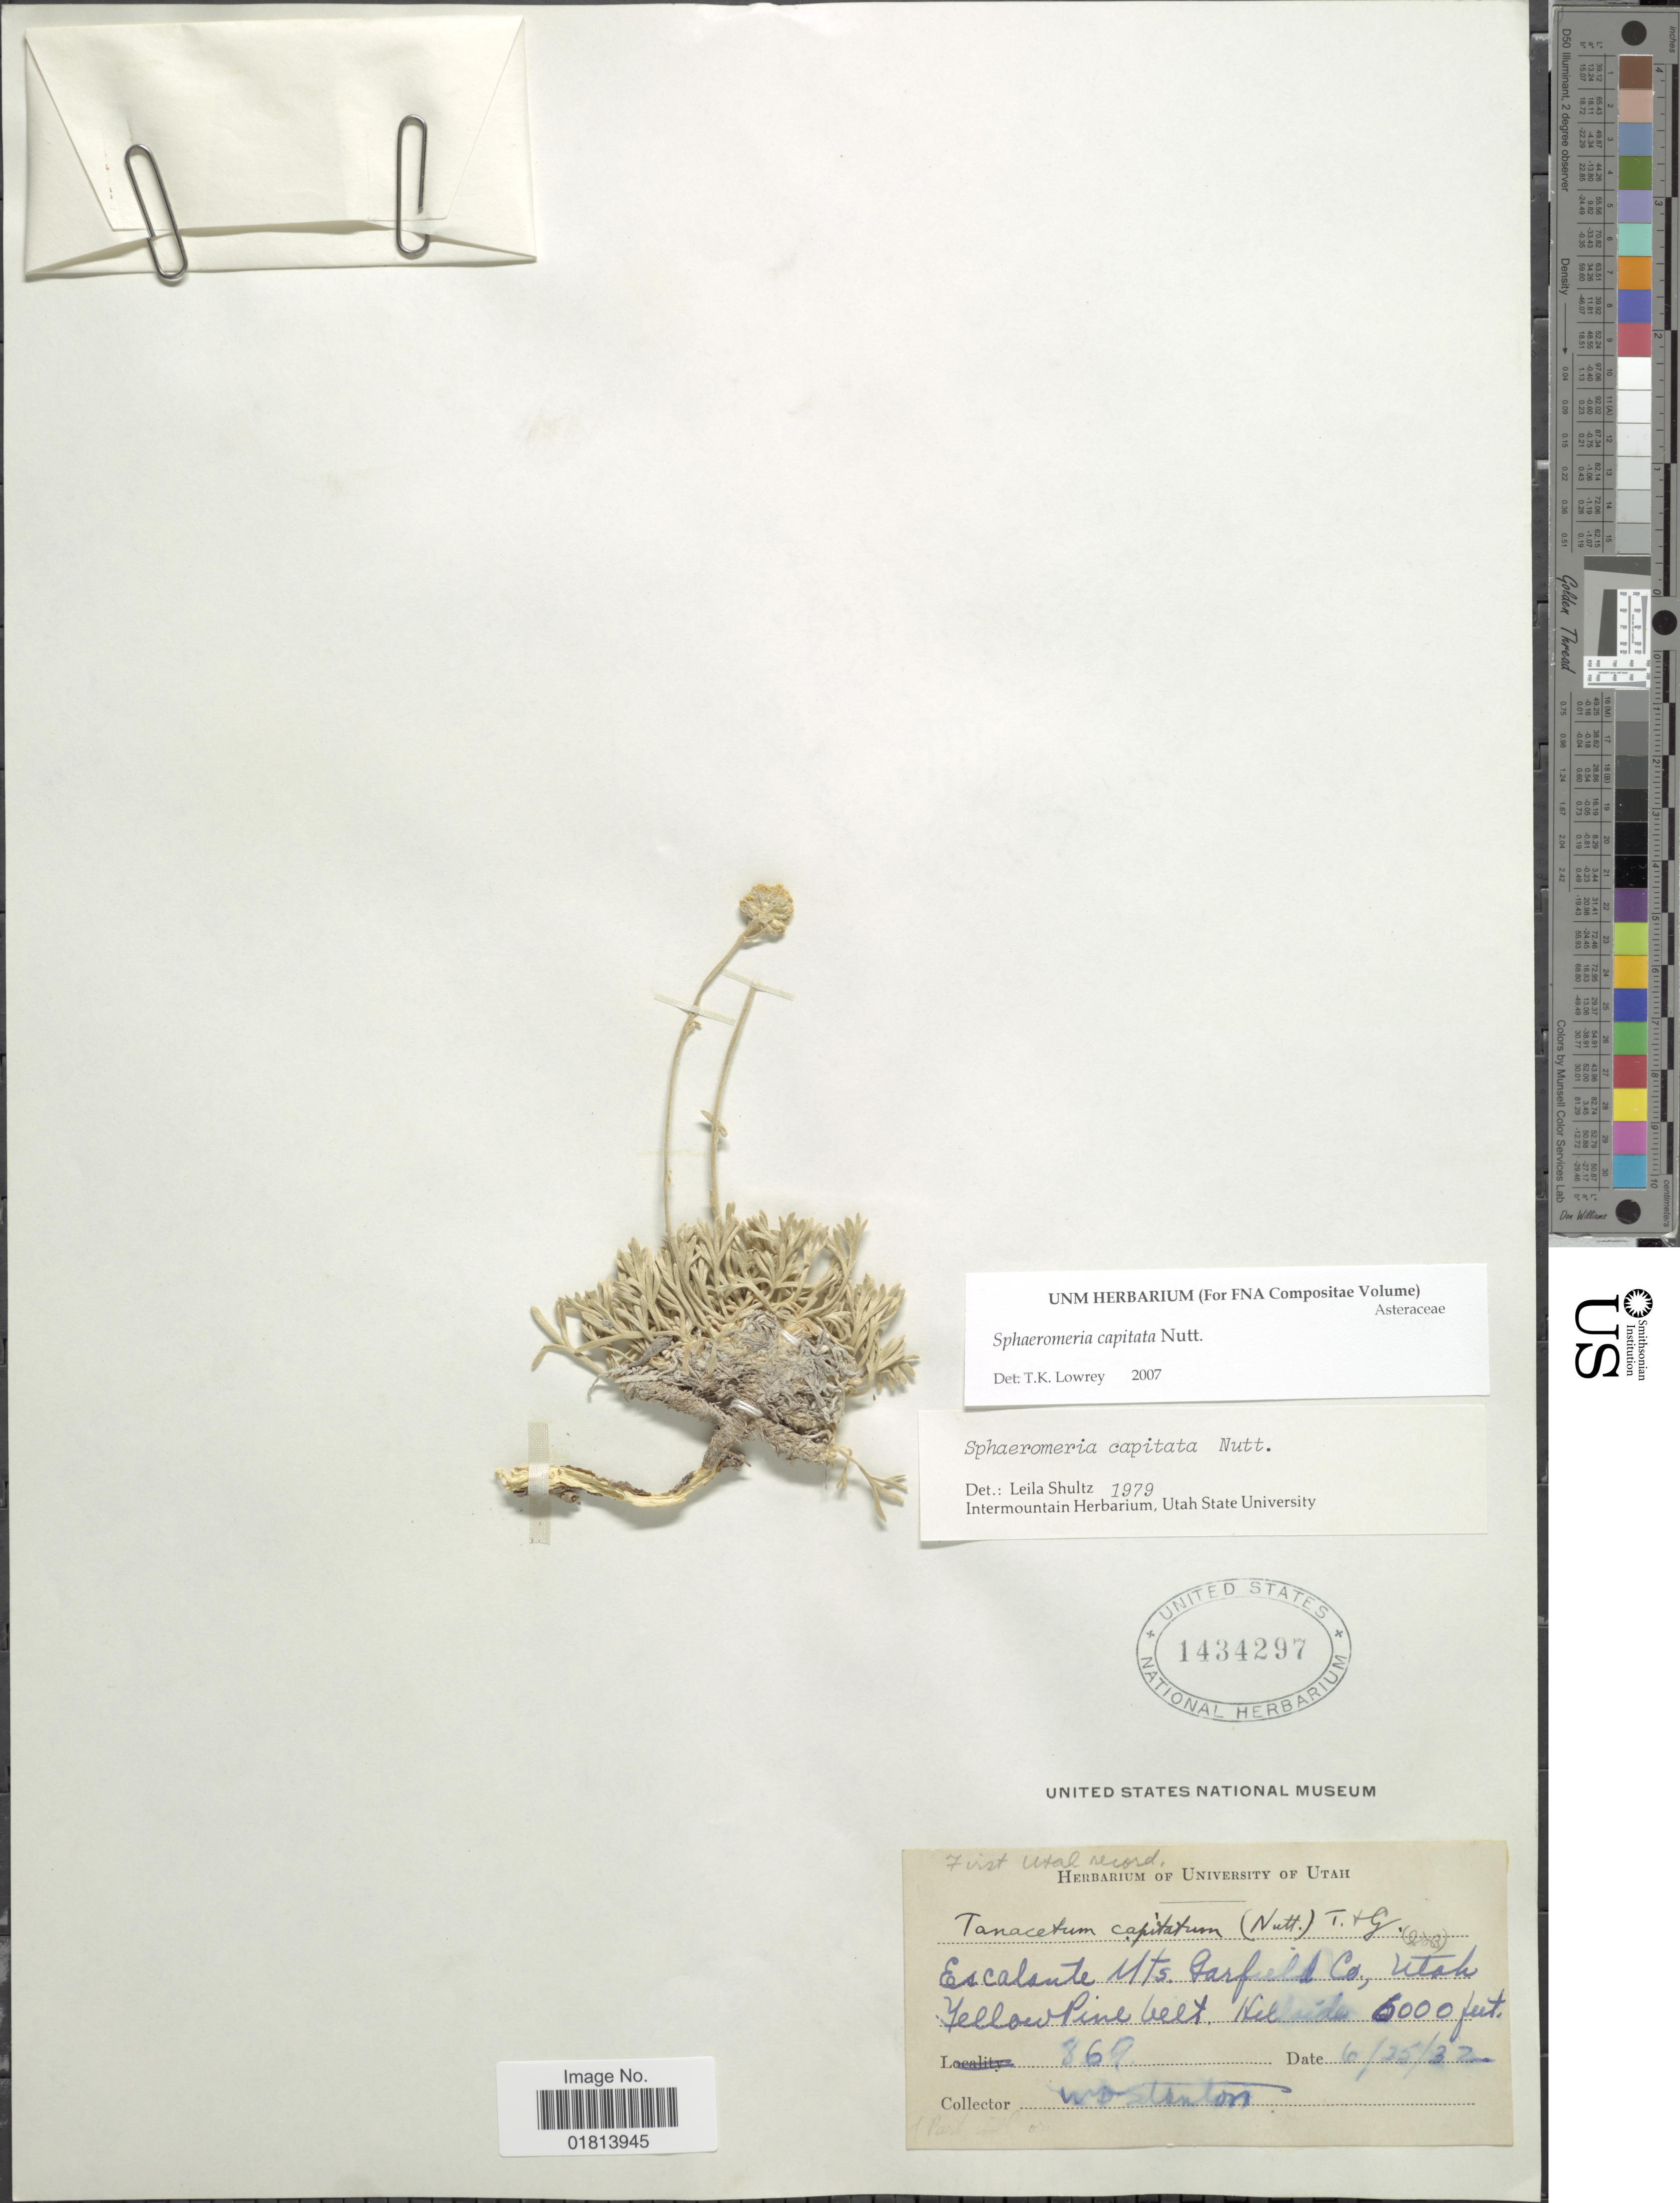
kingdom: Plantae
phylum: Tracheophyta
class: Magnoliopsida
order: Asterales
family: Asteraceae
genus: Sphaeromeria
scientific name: Sphaeromeria capitata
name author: Nutt.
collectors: W. Stanton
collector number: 869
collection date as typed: Transcribed d/m/y: 25/6/32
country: United States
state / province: Utah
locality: Yellowpine belt.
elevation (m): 1829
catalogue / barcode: US 1434297